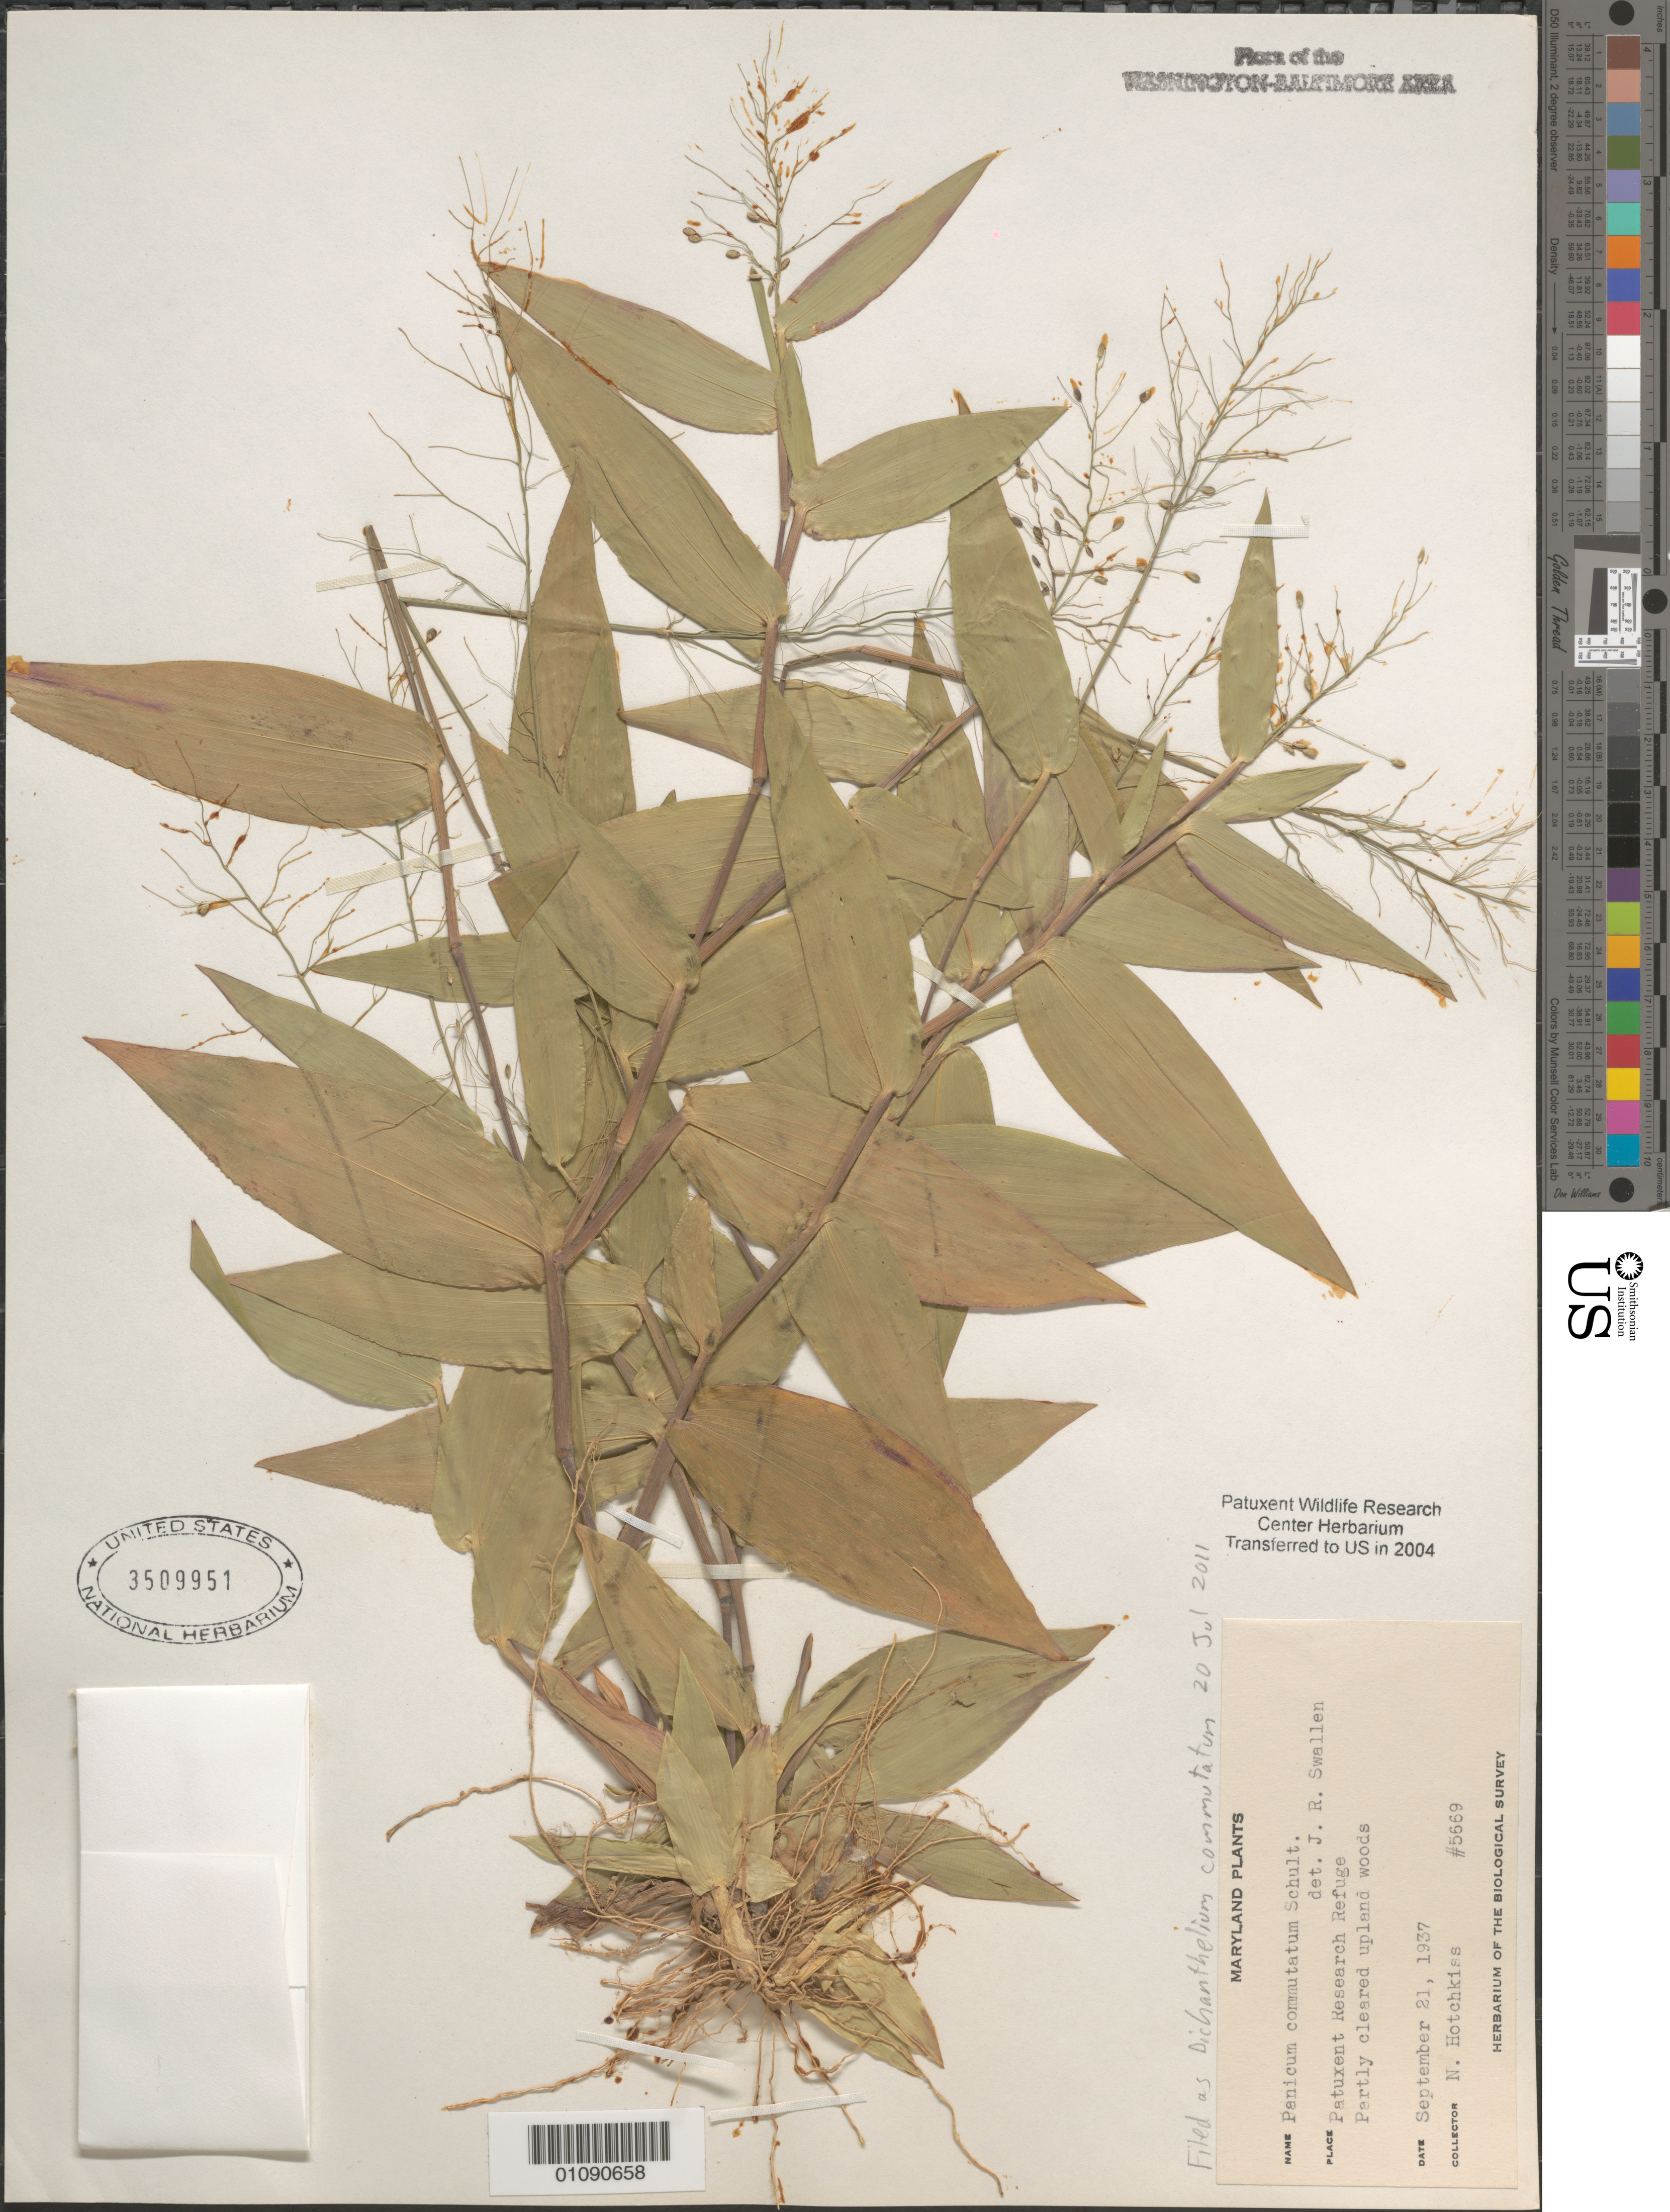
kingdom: Plantae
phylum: Tracheophyta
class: Liliopsida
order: Poales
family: Poaceae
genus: Dichanthelium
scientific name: Dichanthelium commutatum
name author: (Schult.) Gould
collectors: N. Hotchkiss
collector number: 5669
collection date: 1937-09-21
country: United States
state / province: Maryland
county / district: Prince George's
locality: Patuxent Wildlife Refuge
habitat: Partly cleared upland woods.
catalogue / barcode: US 3509951